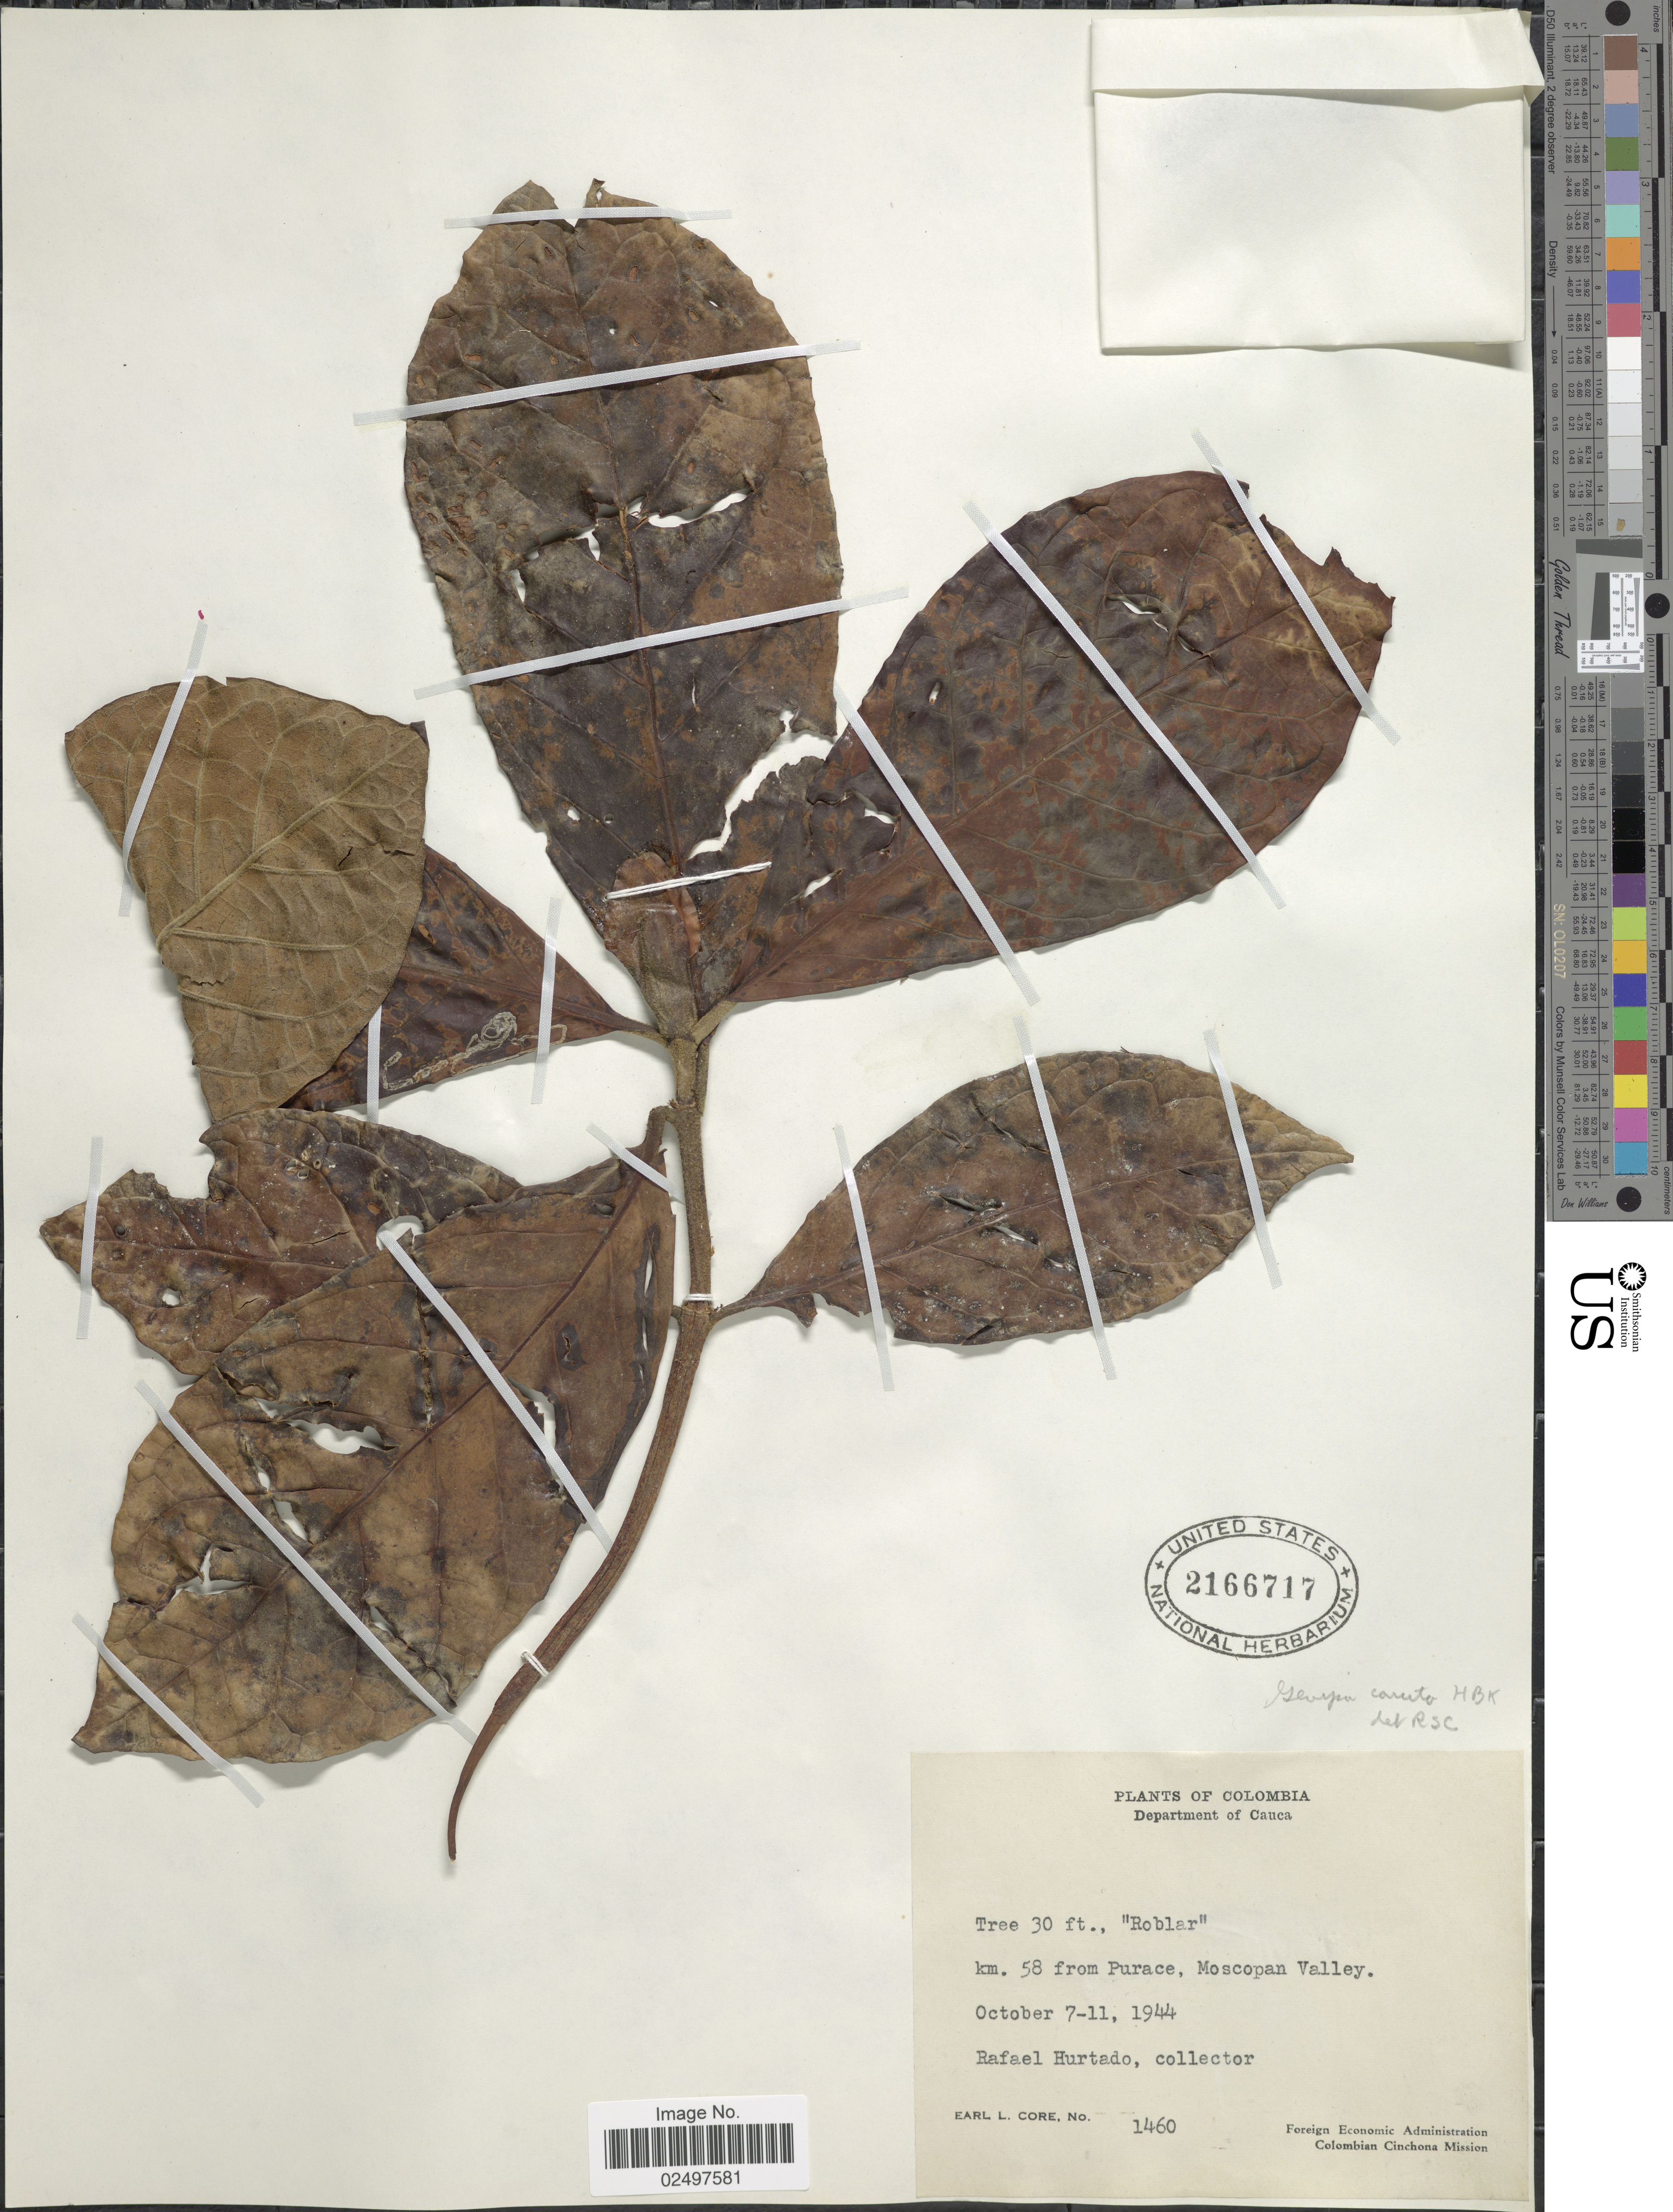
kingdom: Plantae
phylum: Tracheophyta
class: Magnoliopsida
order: Gentianales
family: Rubiaceae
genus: Genipa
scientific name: Genipa americana var. caruto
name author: (Kunth) K. Schum.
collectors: R. Hurtado & E. L. Core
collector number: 1460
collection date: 1944-10-07/1944-10-11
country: Colombia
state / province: Cauca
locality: Department of Cauca. km. 58 from Purace, Moscopan Valley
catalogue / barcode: US 2166717